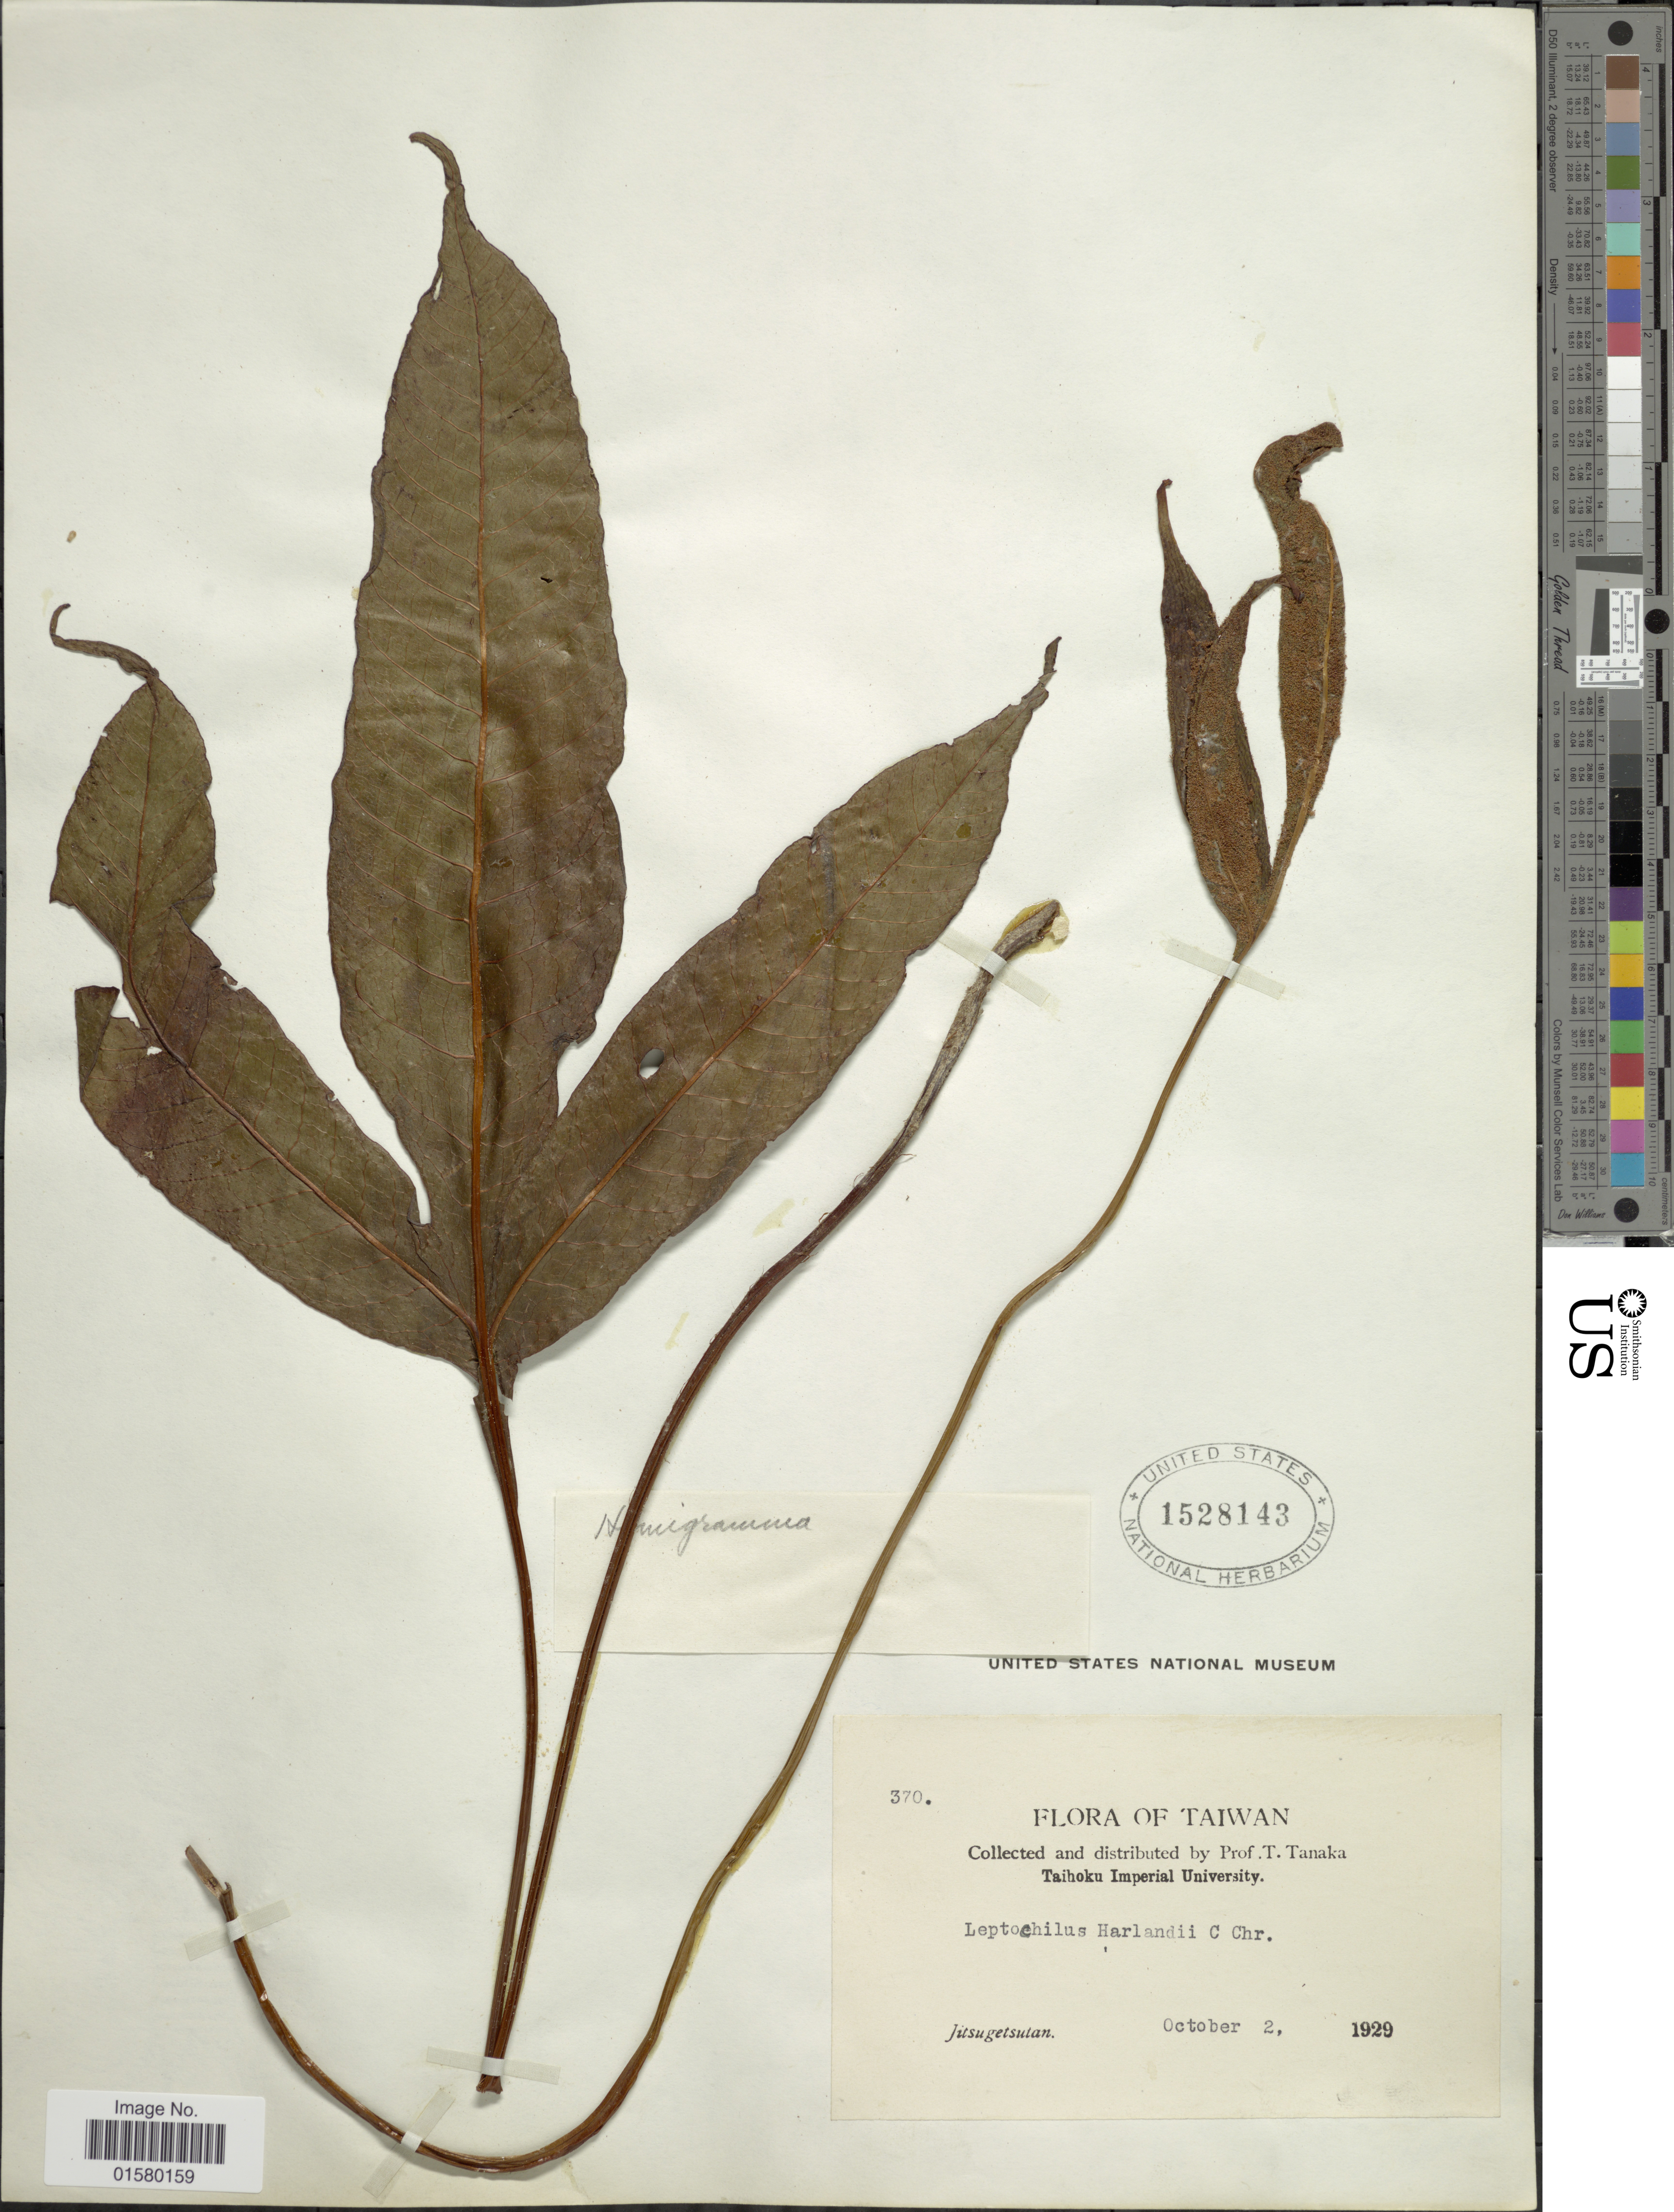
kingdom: Plantae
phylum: Tracheophyta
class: Polypodiopsida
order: Polypodiales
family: Tectariaceae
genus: Tectaria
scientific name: Tectaria decurrens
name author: (Presel.) Copel. in Elmer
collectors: T. Tanaka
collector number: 370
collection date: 1929-10-02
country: Taiwan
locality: Jusugetsutan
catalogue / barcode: US 1528143